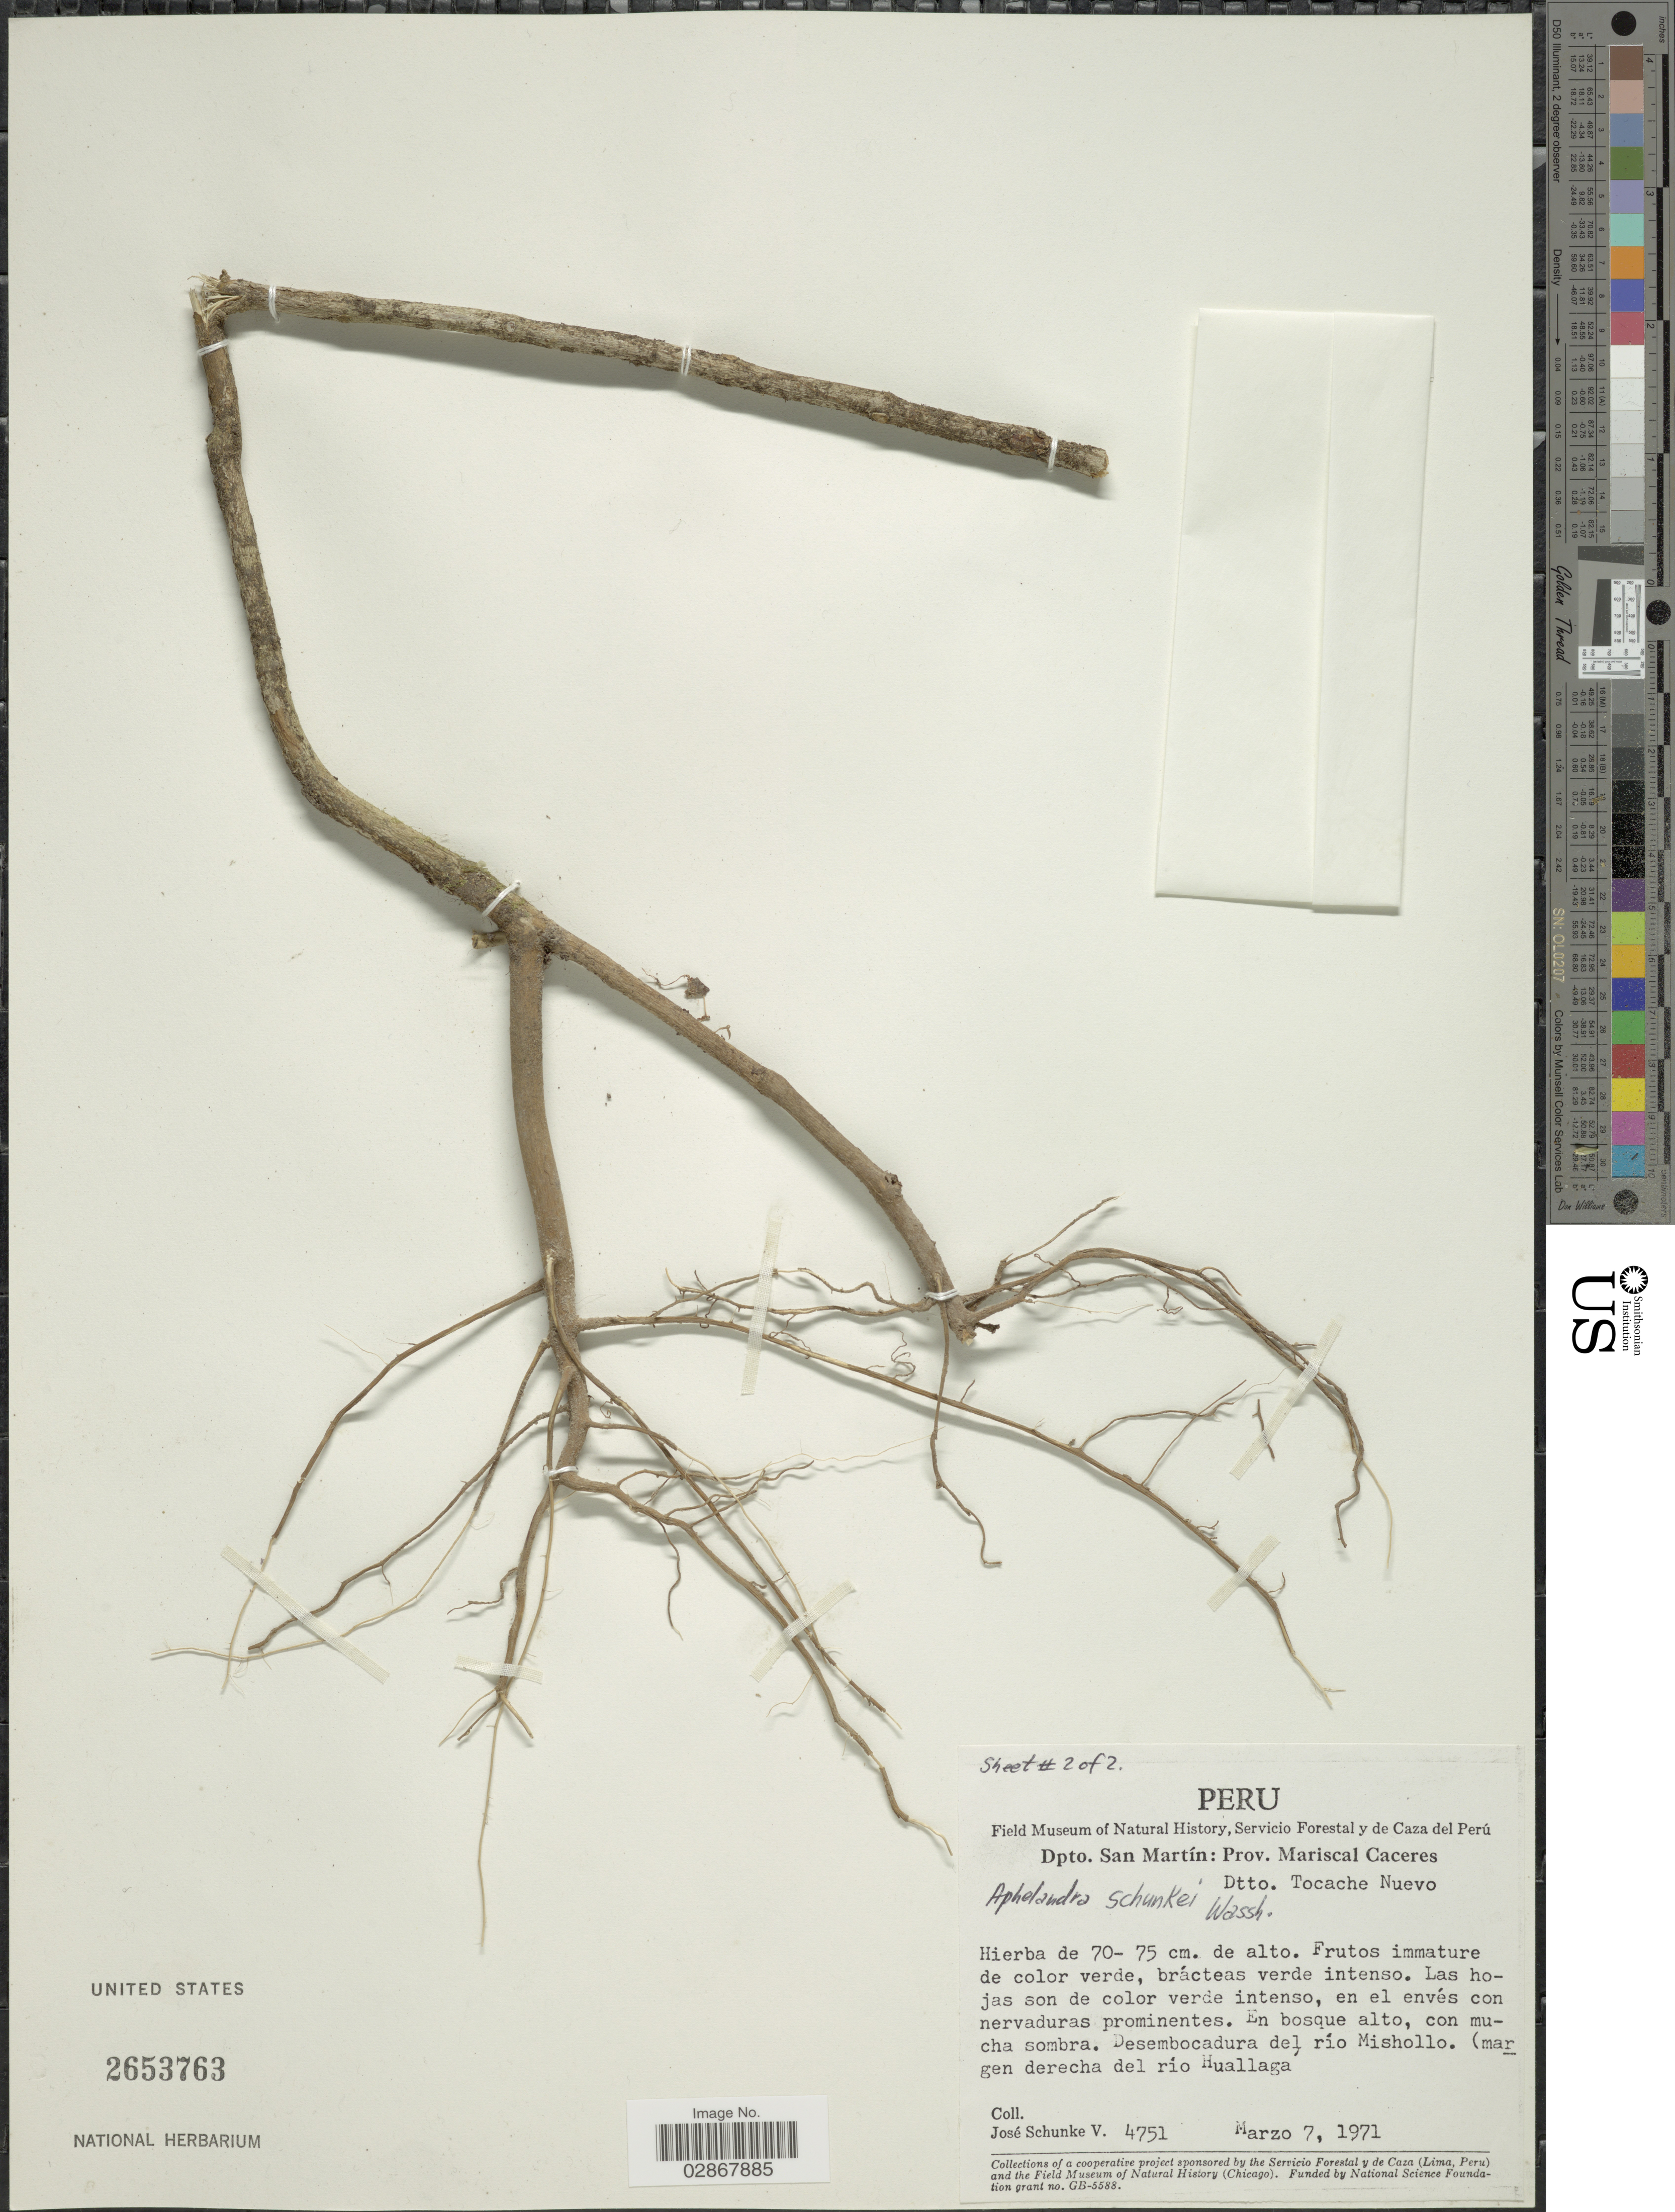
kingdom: Plantae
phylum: Tracheophyta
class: Magnoliopsida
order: Lamiales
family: Acanthaceae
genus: Aphelandra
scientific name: Aphelandra schunkei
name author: Wassh.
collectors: J. Schunke Vigo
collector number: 4751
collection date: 1971-03-07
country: Peru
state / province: San Martín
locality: Dpto. San Martín: Prov. Mariscal Caceres. Dtto. Tocache Nuevo. Desembocadura del río Mishollo (margen derecha del río Huallaga).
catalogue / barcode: US 2653763